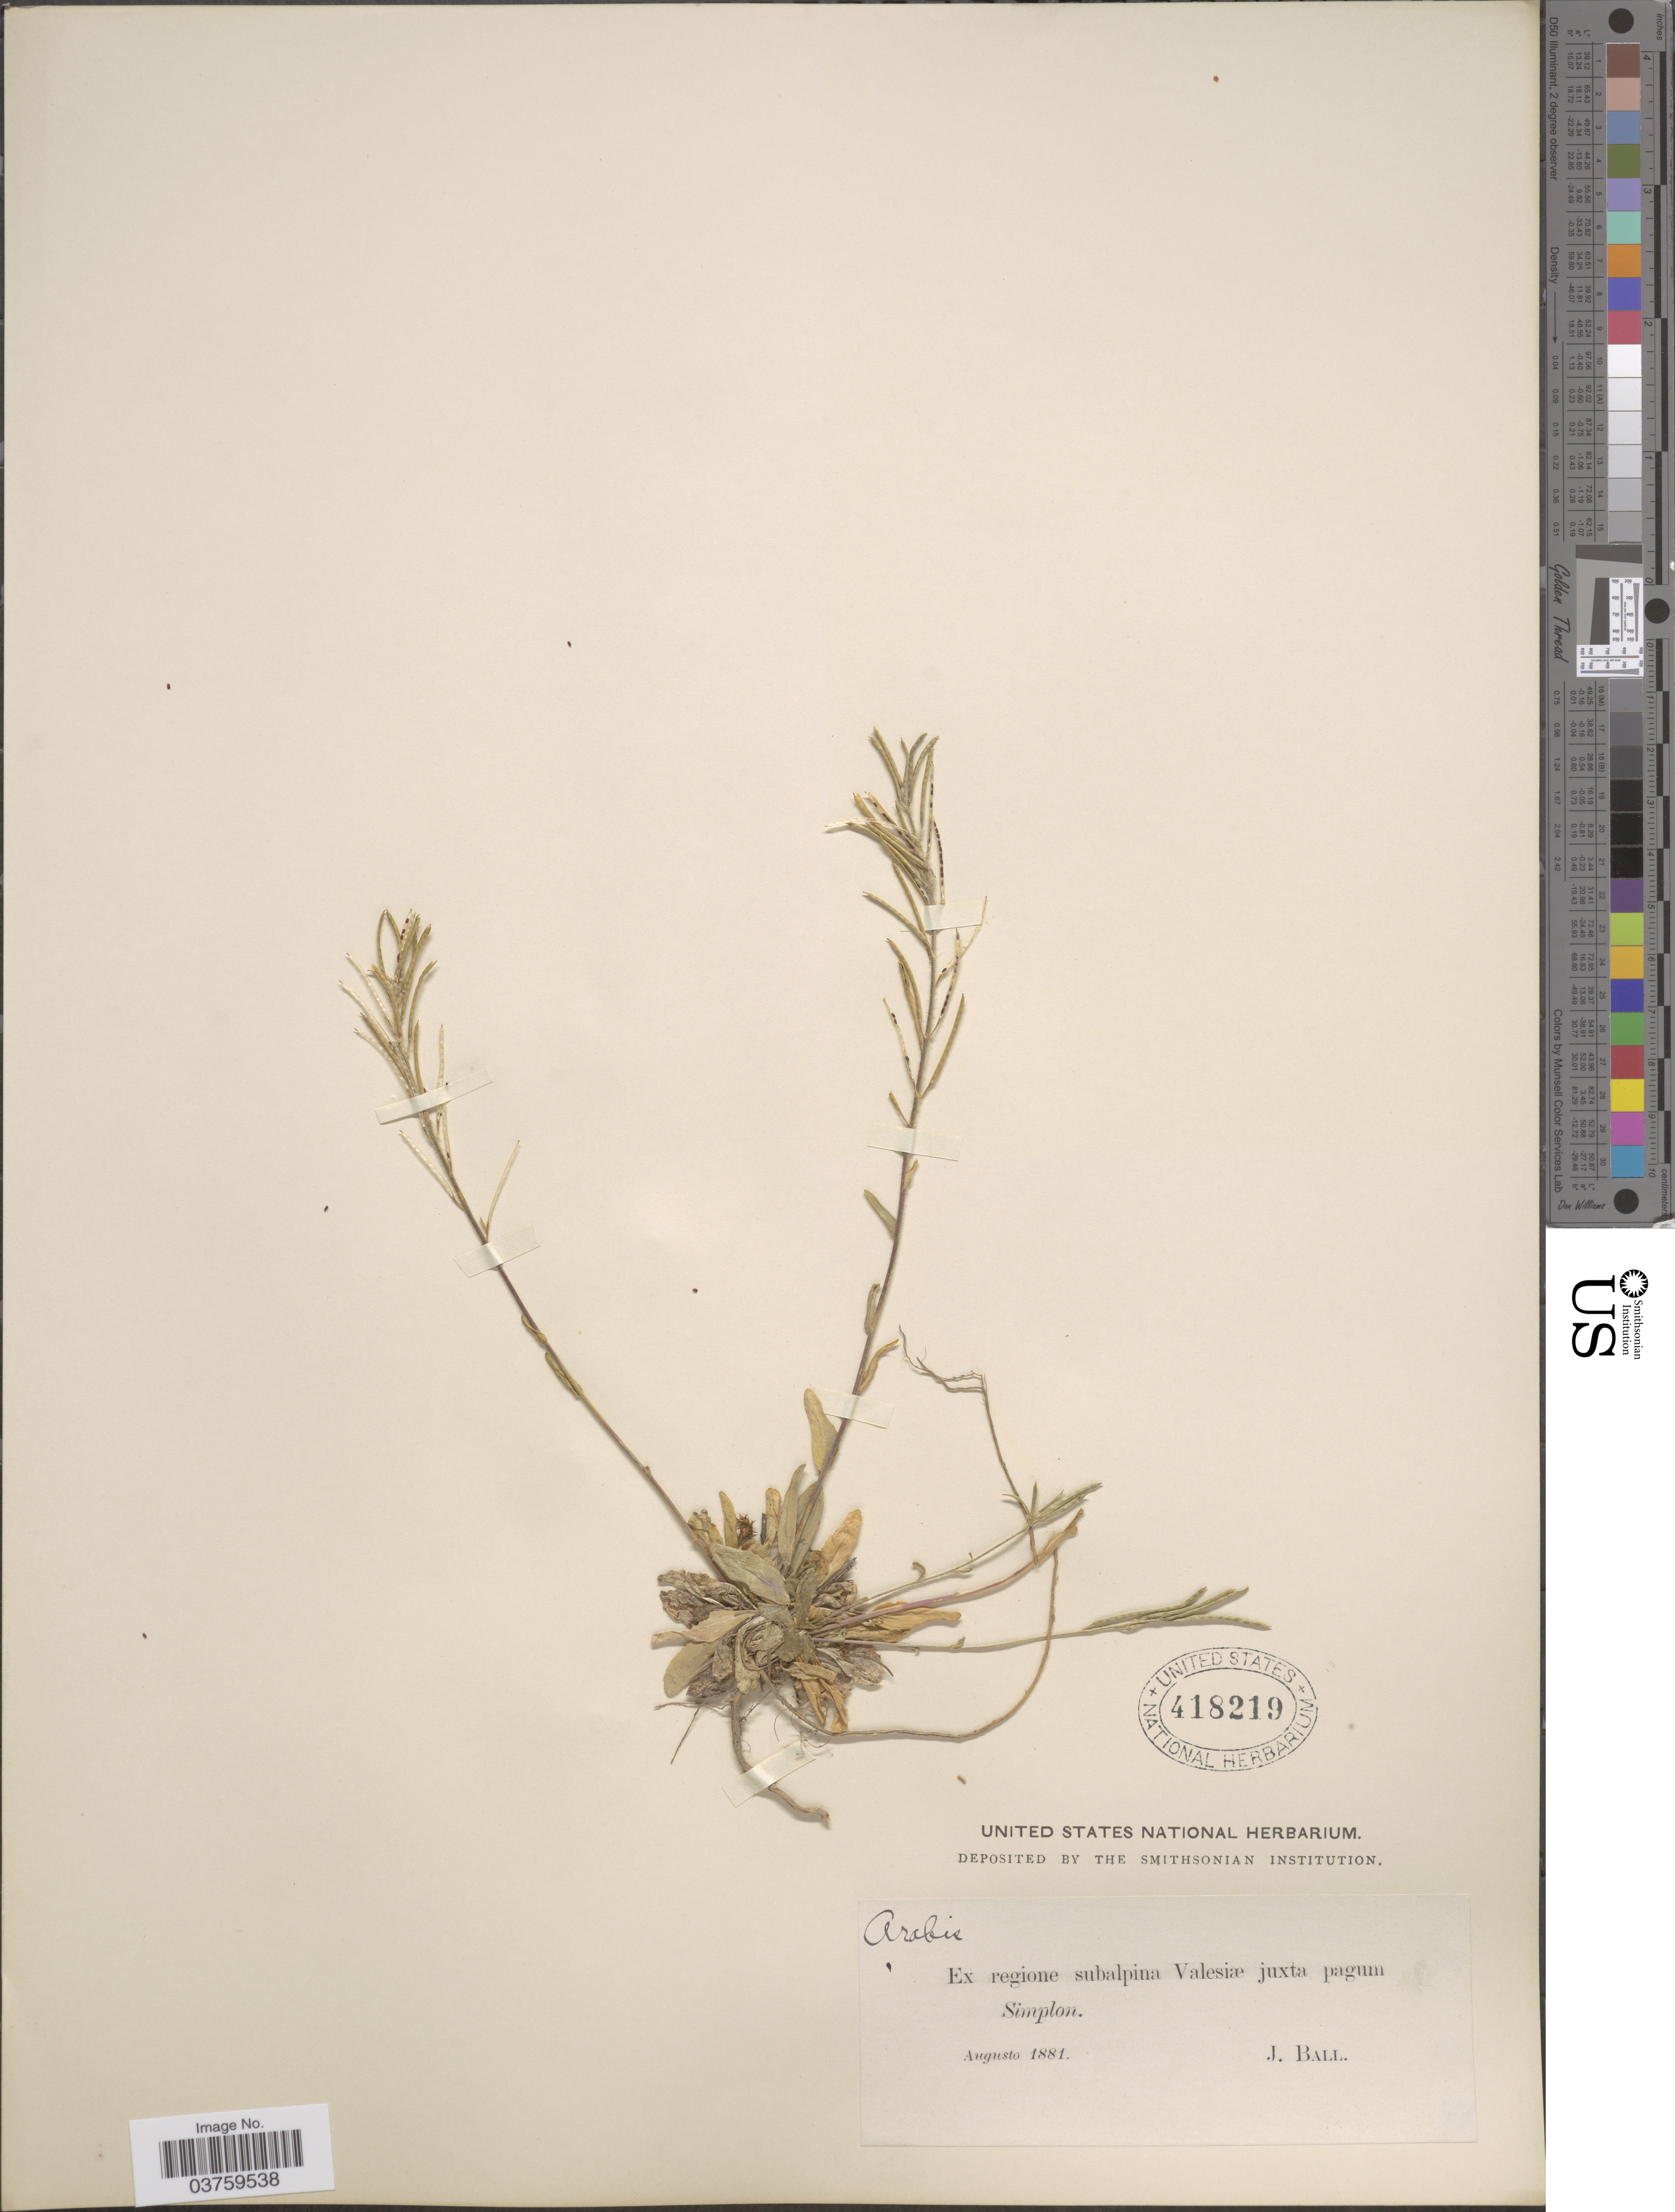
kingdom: Plantae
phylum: Tracheophyta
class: Magnoliopsida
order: Brassicales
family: Brassicaceae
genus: Arabis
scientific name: Arabis sp.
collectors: J. Ball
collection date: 1881-08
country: Switzerland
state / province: Valais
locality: Subalpina Valesiæ juxta pagum Simplon.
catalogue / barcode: US 418219